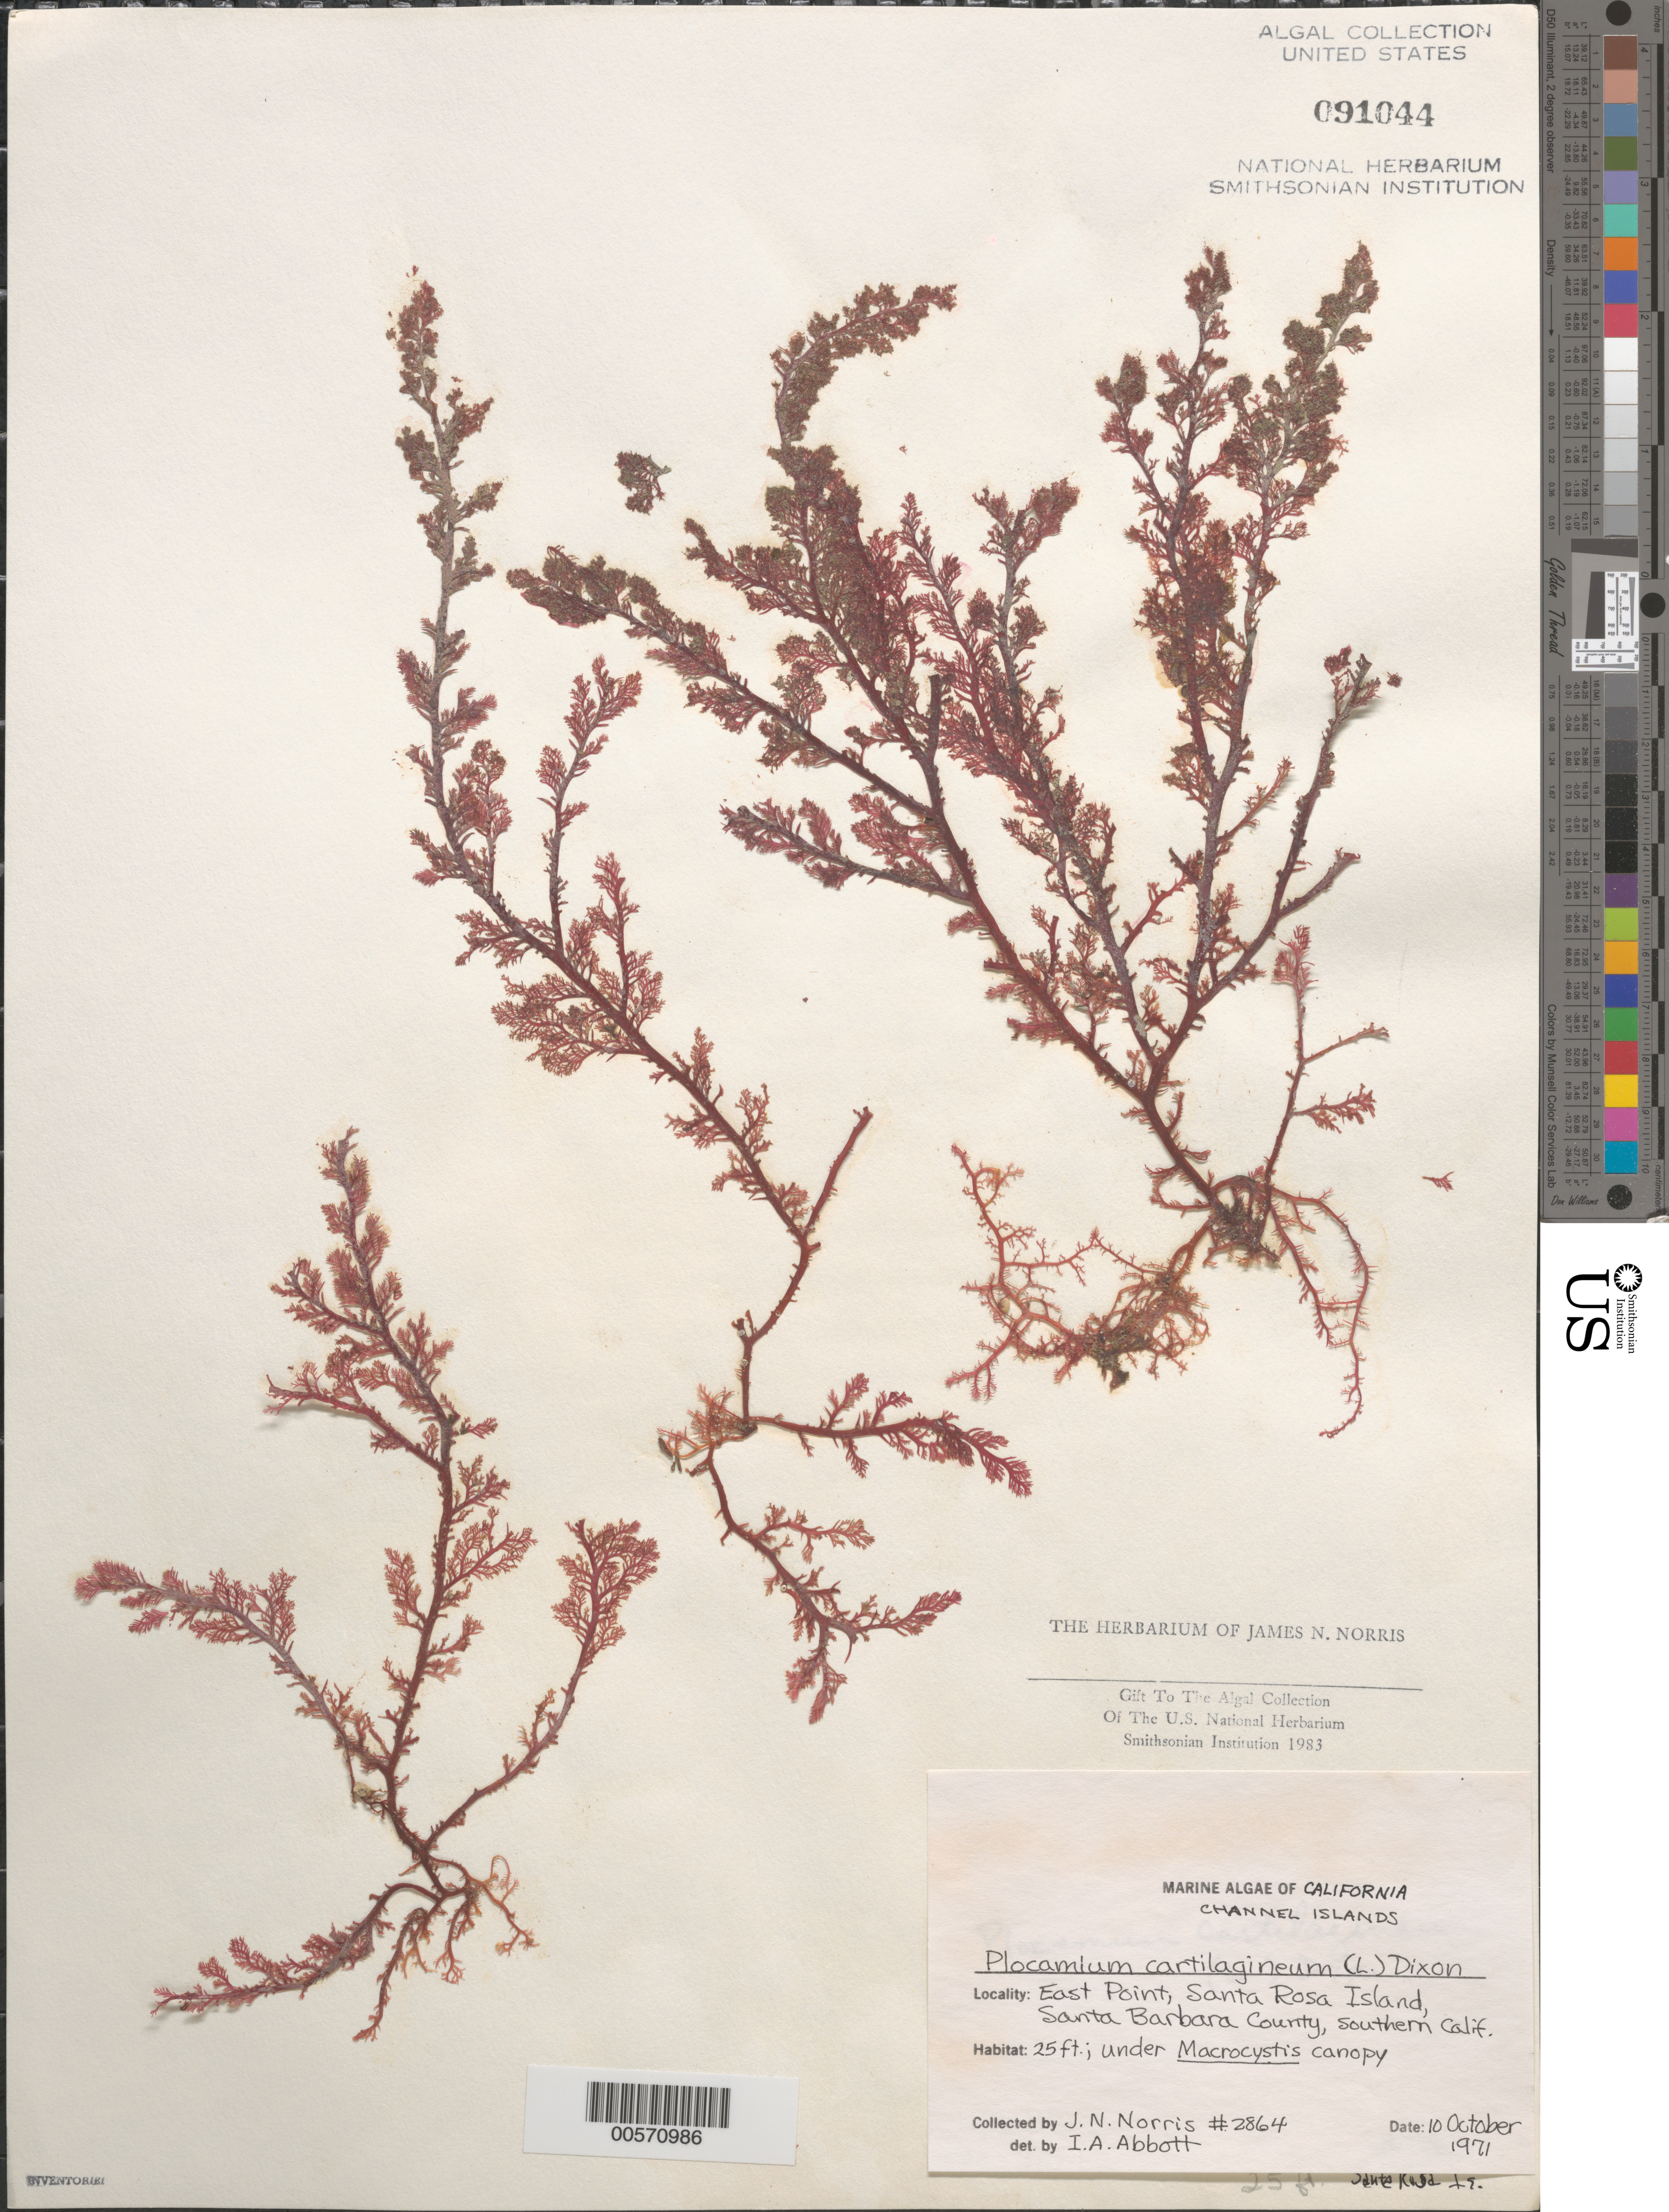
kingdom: Plantae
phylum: Rhodophyta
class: Florideophyceae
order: Plocamiales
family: Plocamiaceae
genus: Plocamium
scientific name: Plocamium cartilagineum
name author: (L.) P.S. Dixon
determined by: Abbott, Isabella A.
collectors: J. N. Norris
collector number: JN-2864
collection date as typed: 10 Oct 1971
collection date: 1971-10-10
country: United States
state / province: California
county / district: Santa Barbara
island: Santa Rosa Island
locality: East Point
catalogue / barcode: US 91044